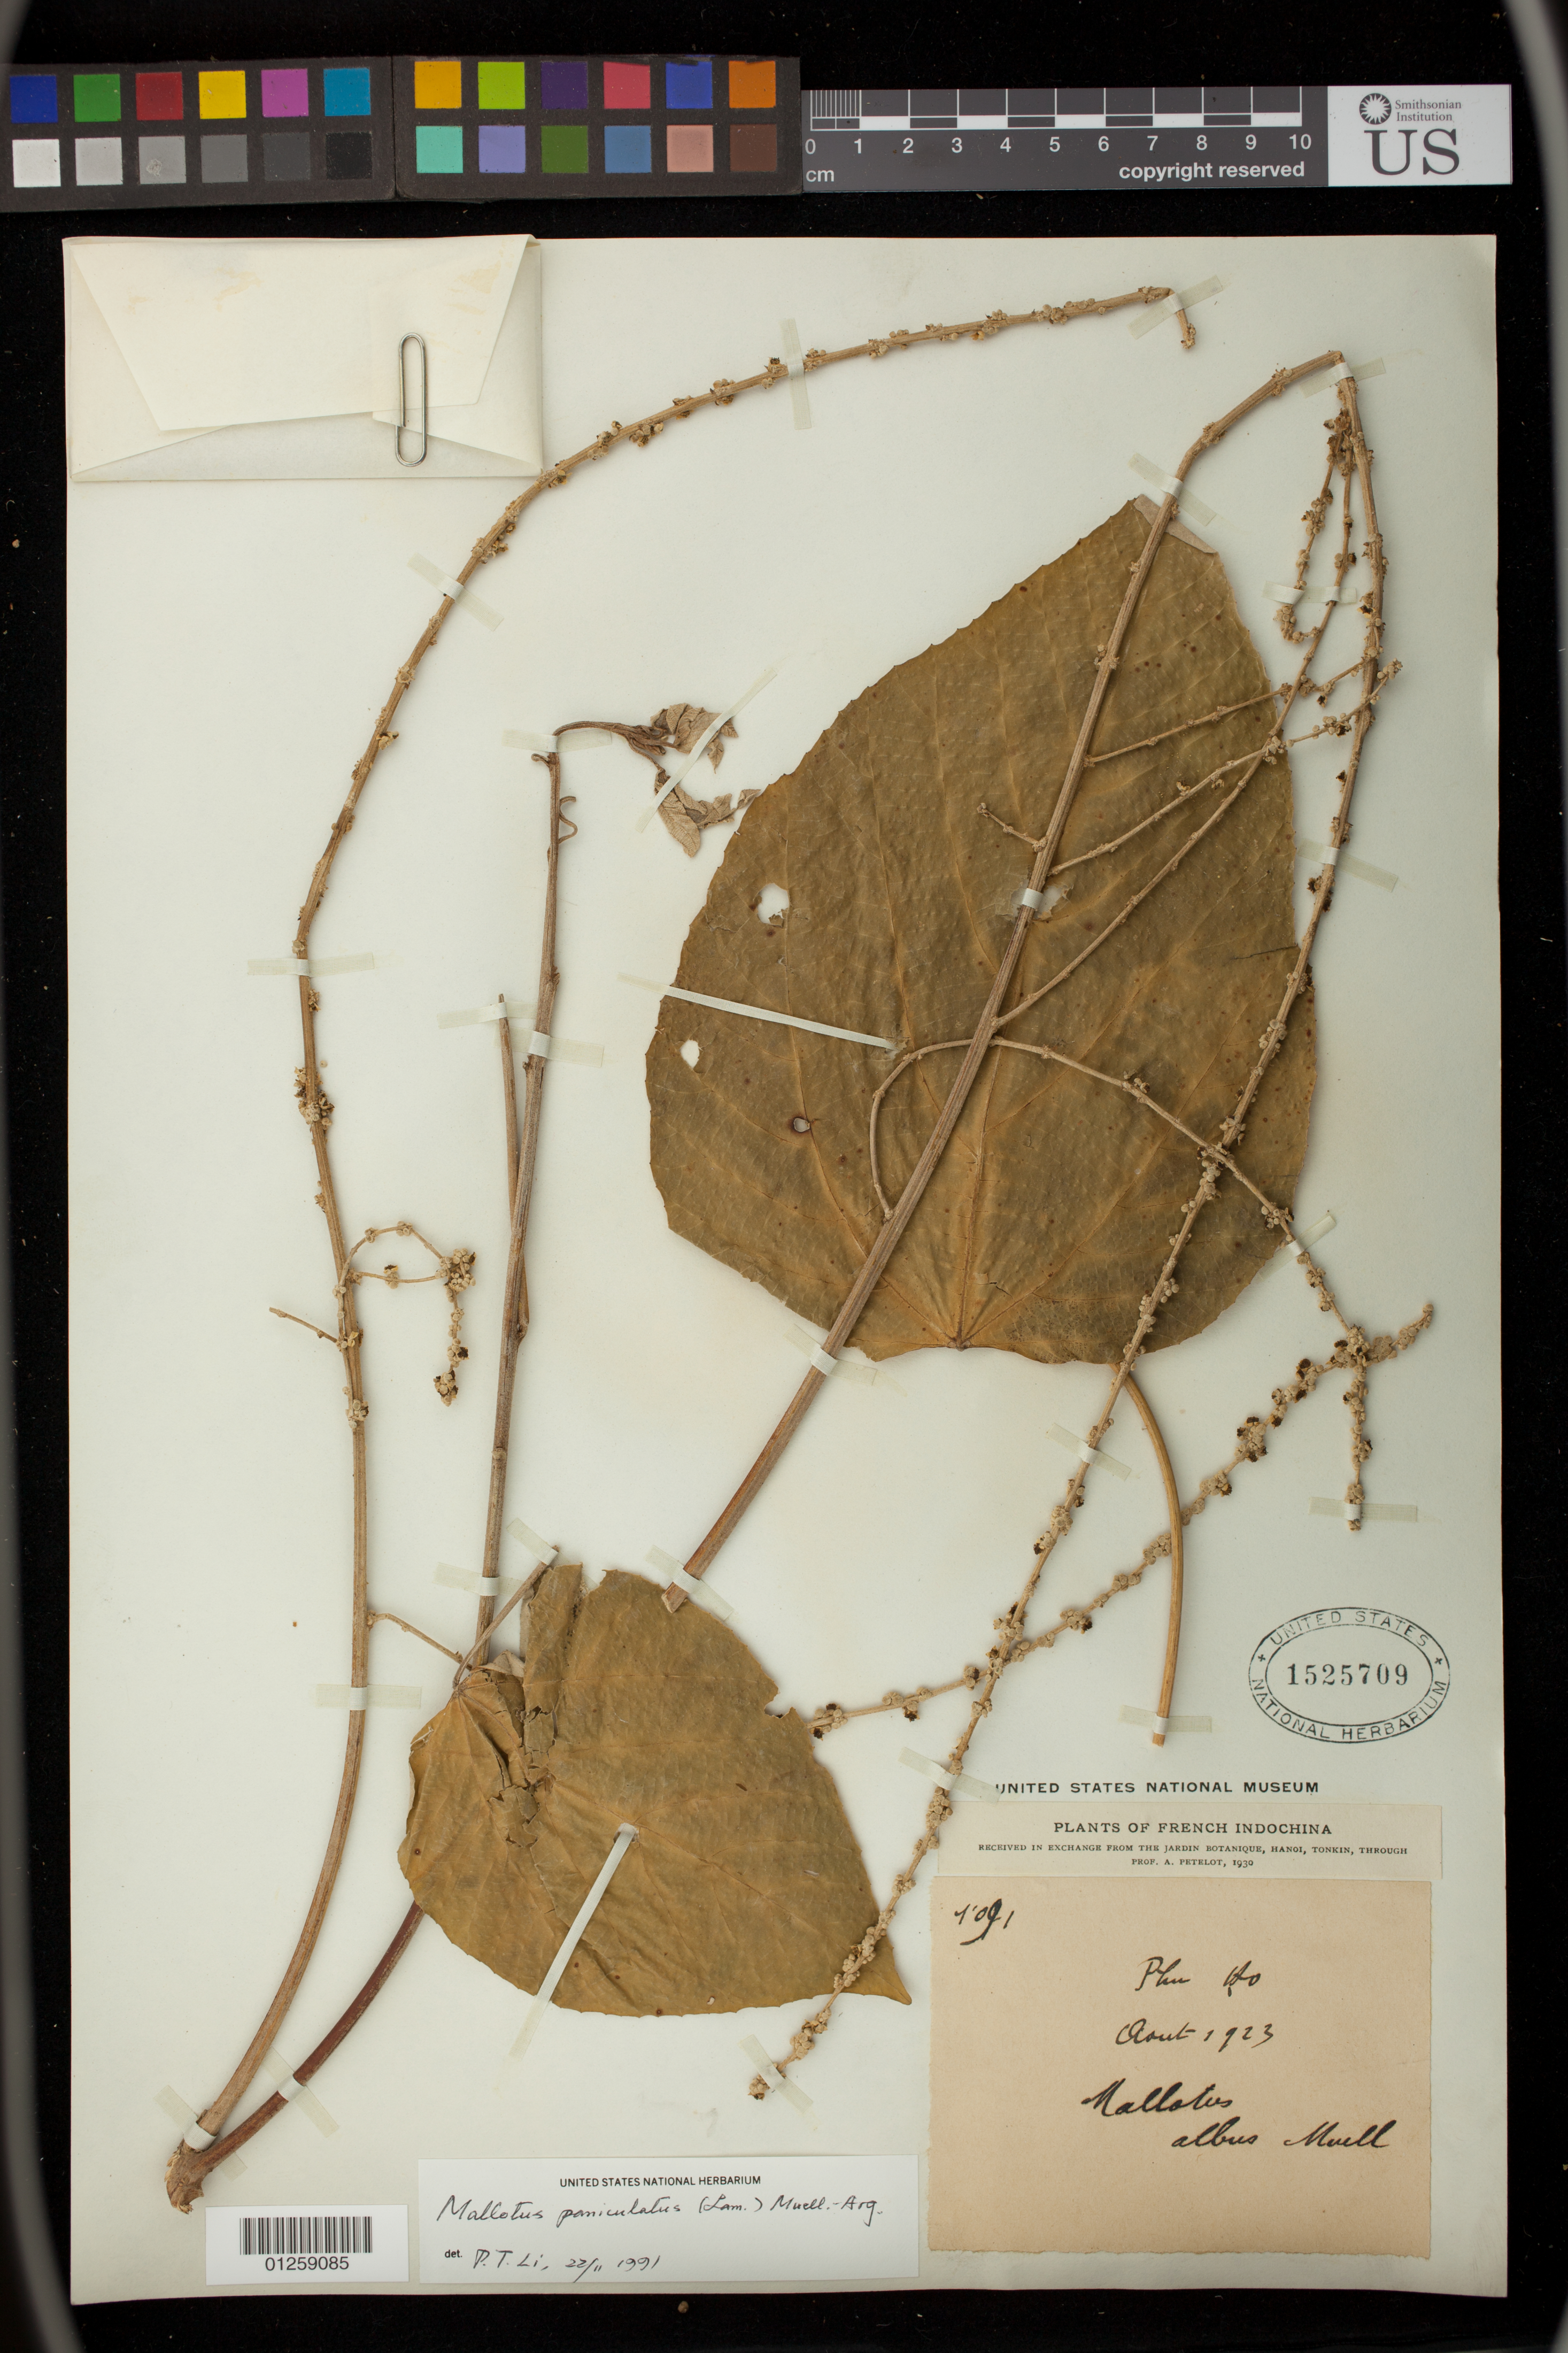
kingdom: Plantae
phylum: Tracheophyta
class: Magnoliopsida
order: Malpighiales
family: Euphorbiaceae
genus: Mallotus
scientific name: Mallotus paniculatus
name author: (Lam.) Müll. Arg.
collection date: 1923-08-01/1923-08-31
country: Vietnam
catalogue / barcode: US 1525709